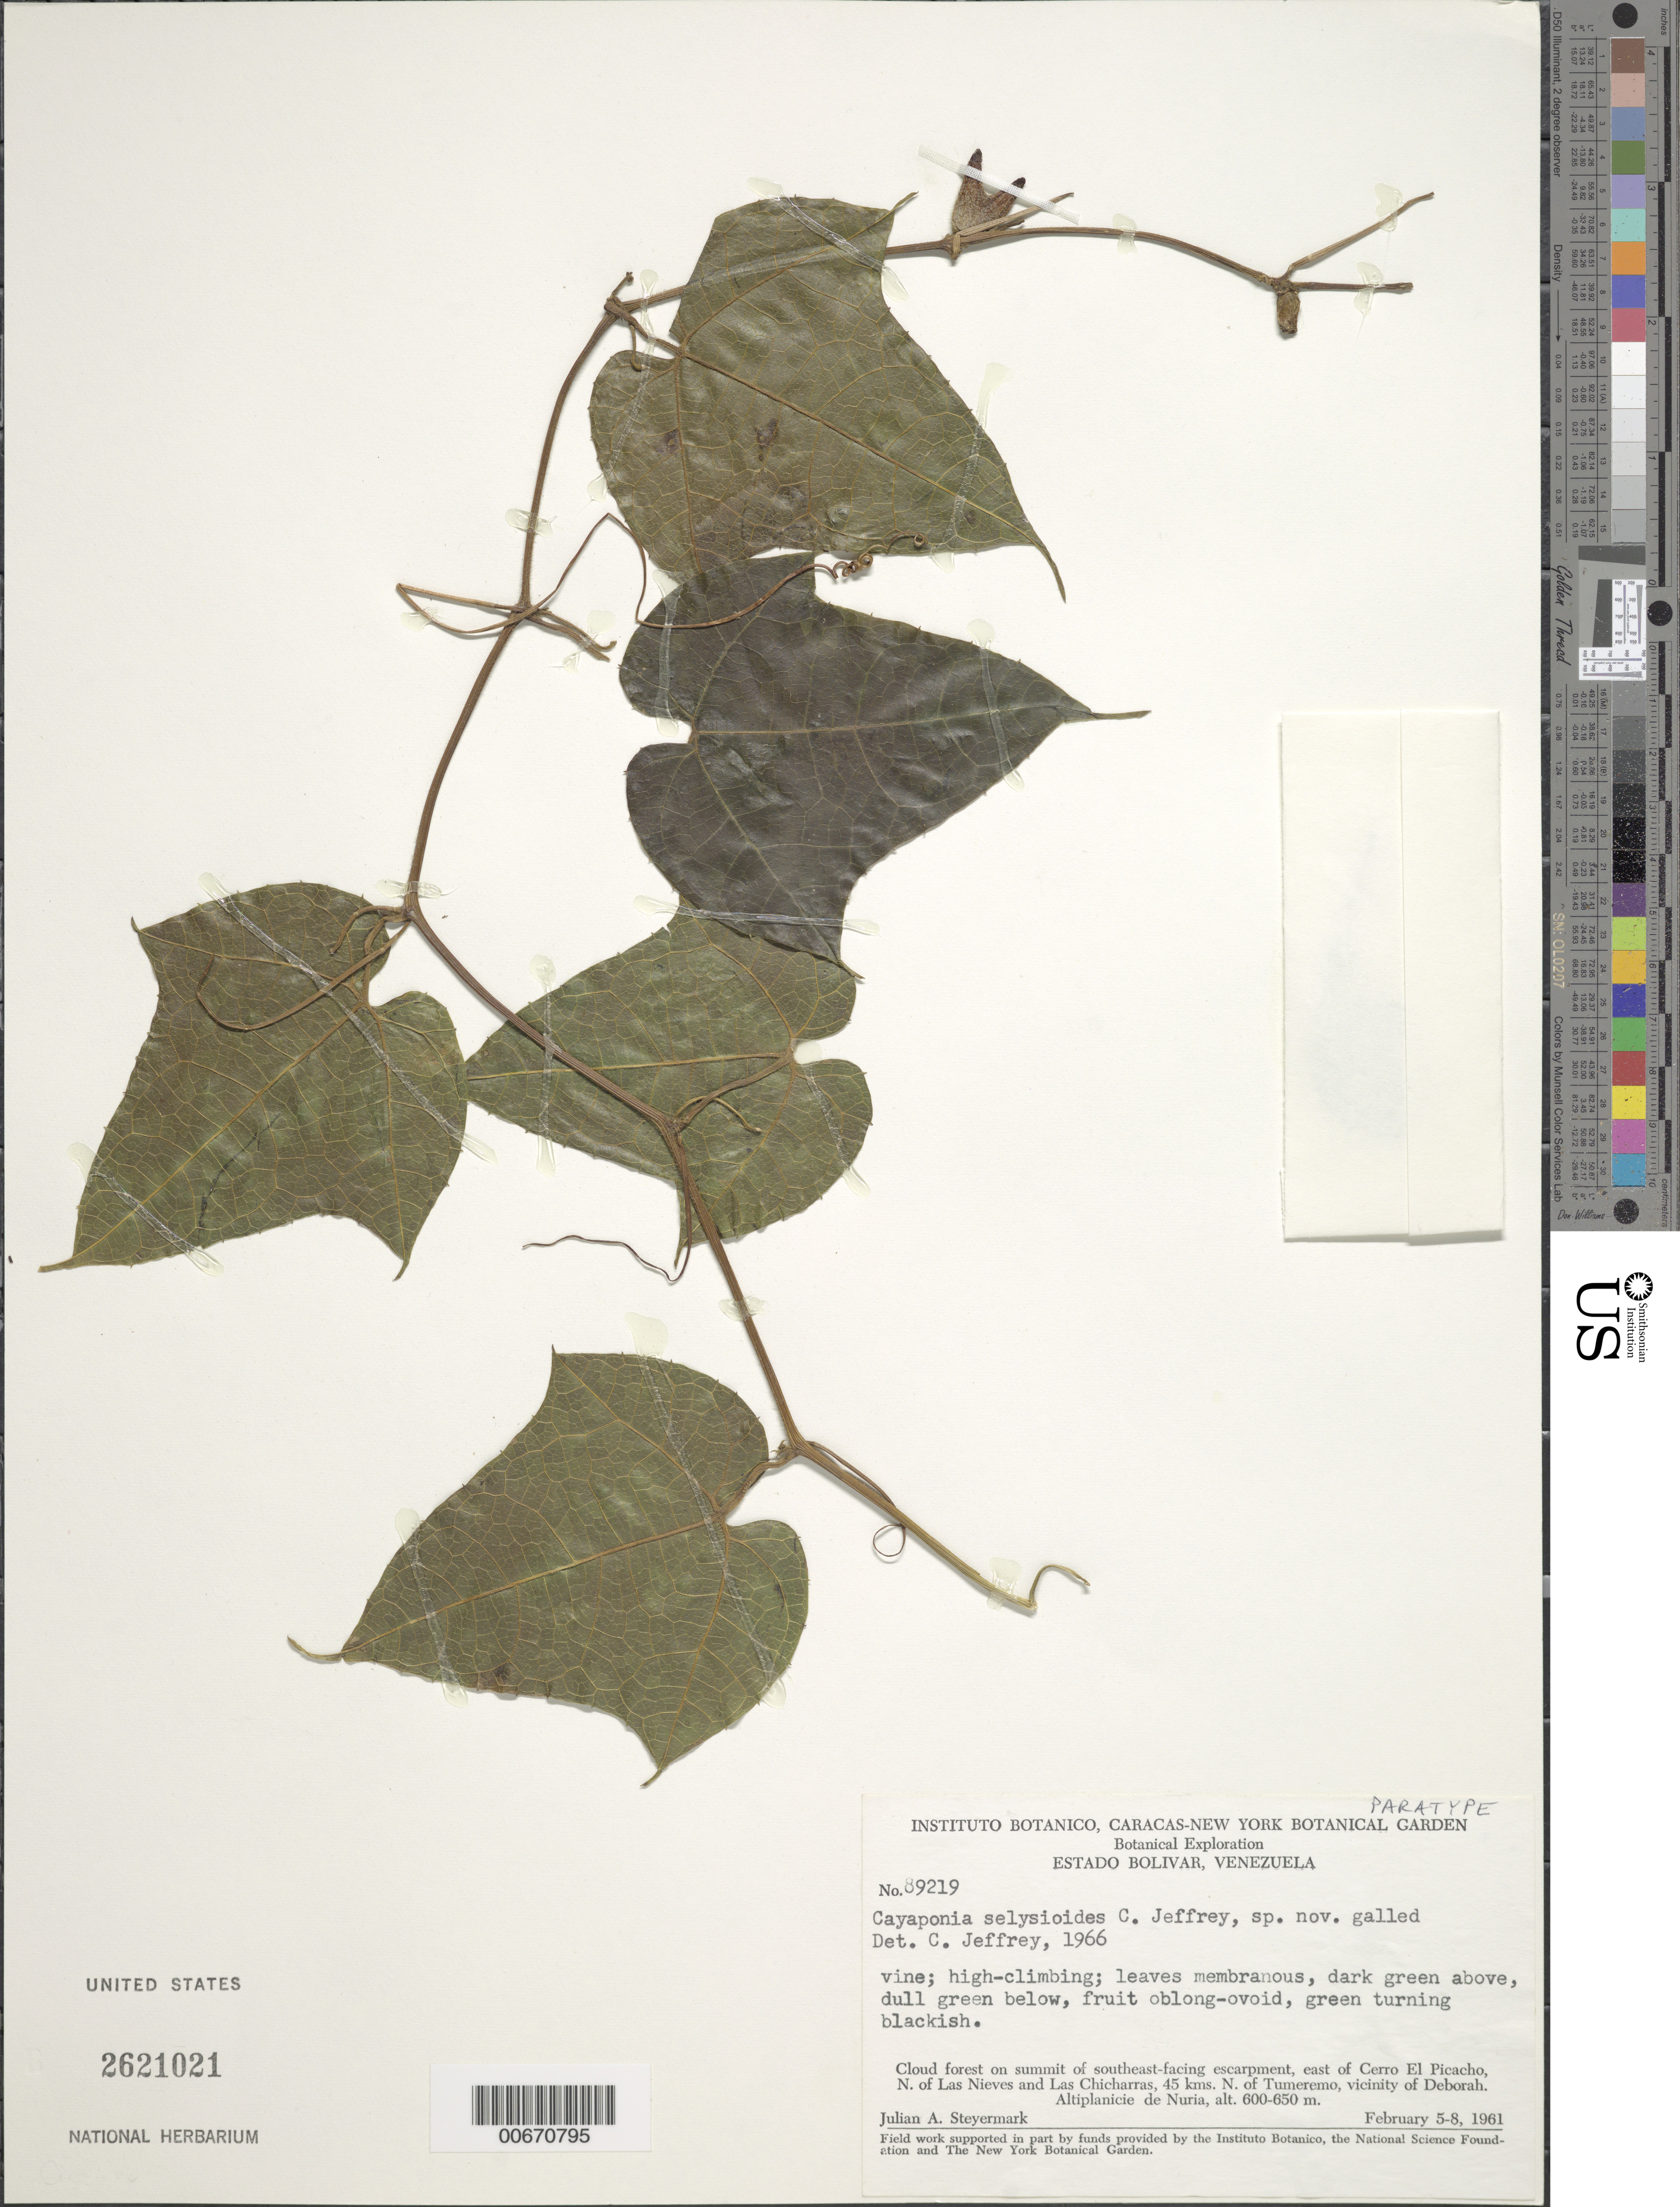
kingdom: Plantae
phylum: Tracheophyta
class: Magnoliopsida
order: Cucurbitales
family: Cucurbitaceae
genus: Cayaponia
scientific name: Cayaponia selysioides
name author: C. Jeffrey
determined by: Jeffrey, C.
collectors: J. Steyermark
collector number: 89219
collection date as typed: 5-Feb-61 to 8-Feb-61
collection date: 1961-02-05/1961-02-08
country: Venezuela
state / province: Bolívar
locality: Cerro El Picacho, E of, N of Las Nieves & Las Chicharras, 45 km N of Tumeremo; vic of Deborah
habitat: Cloud forest on summit of southeast-facing escarpment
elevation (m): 600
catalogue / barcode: US 2621021